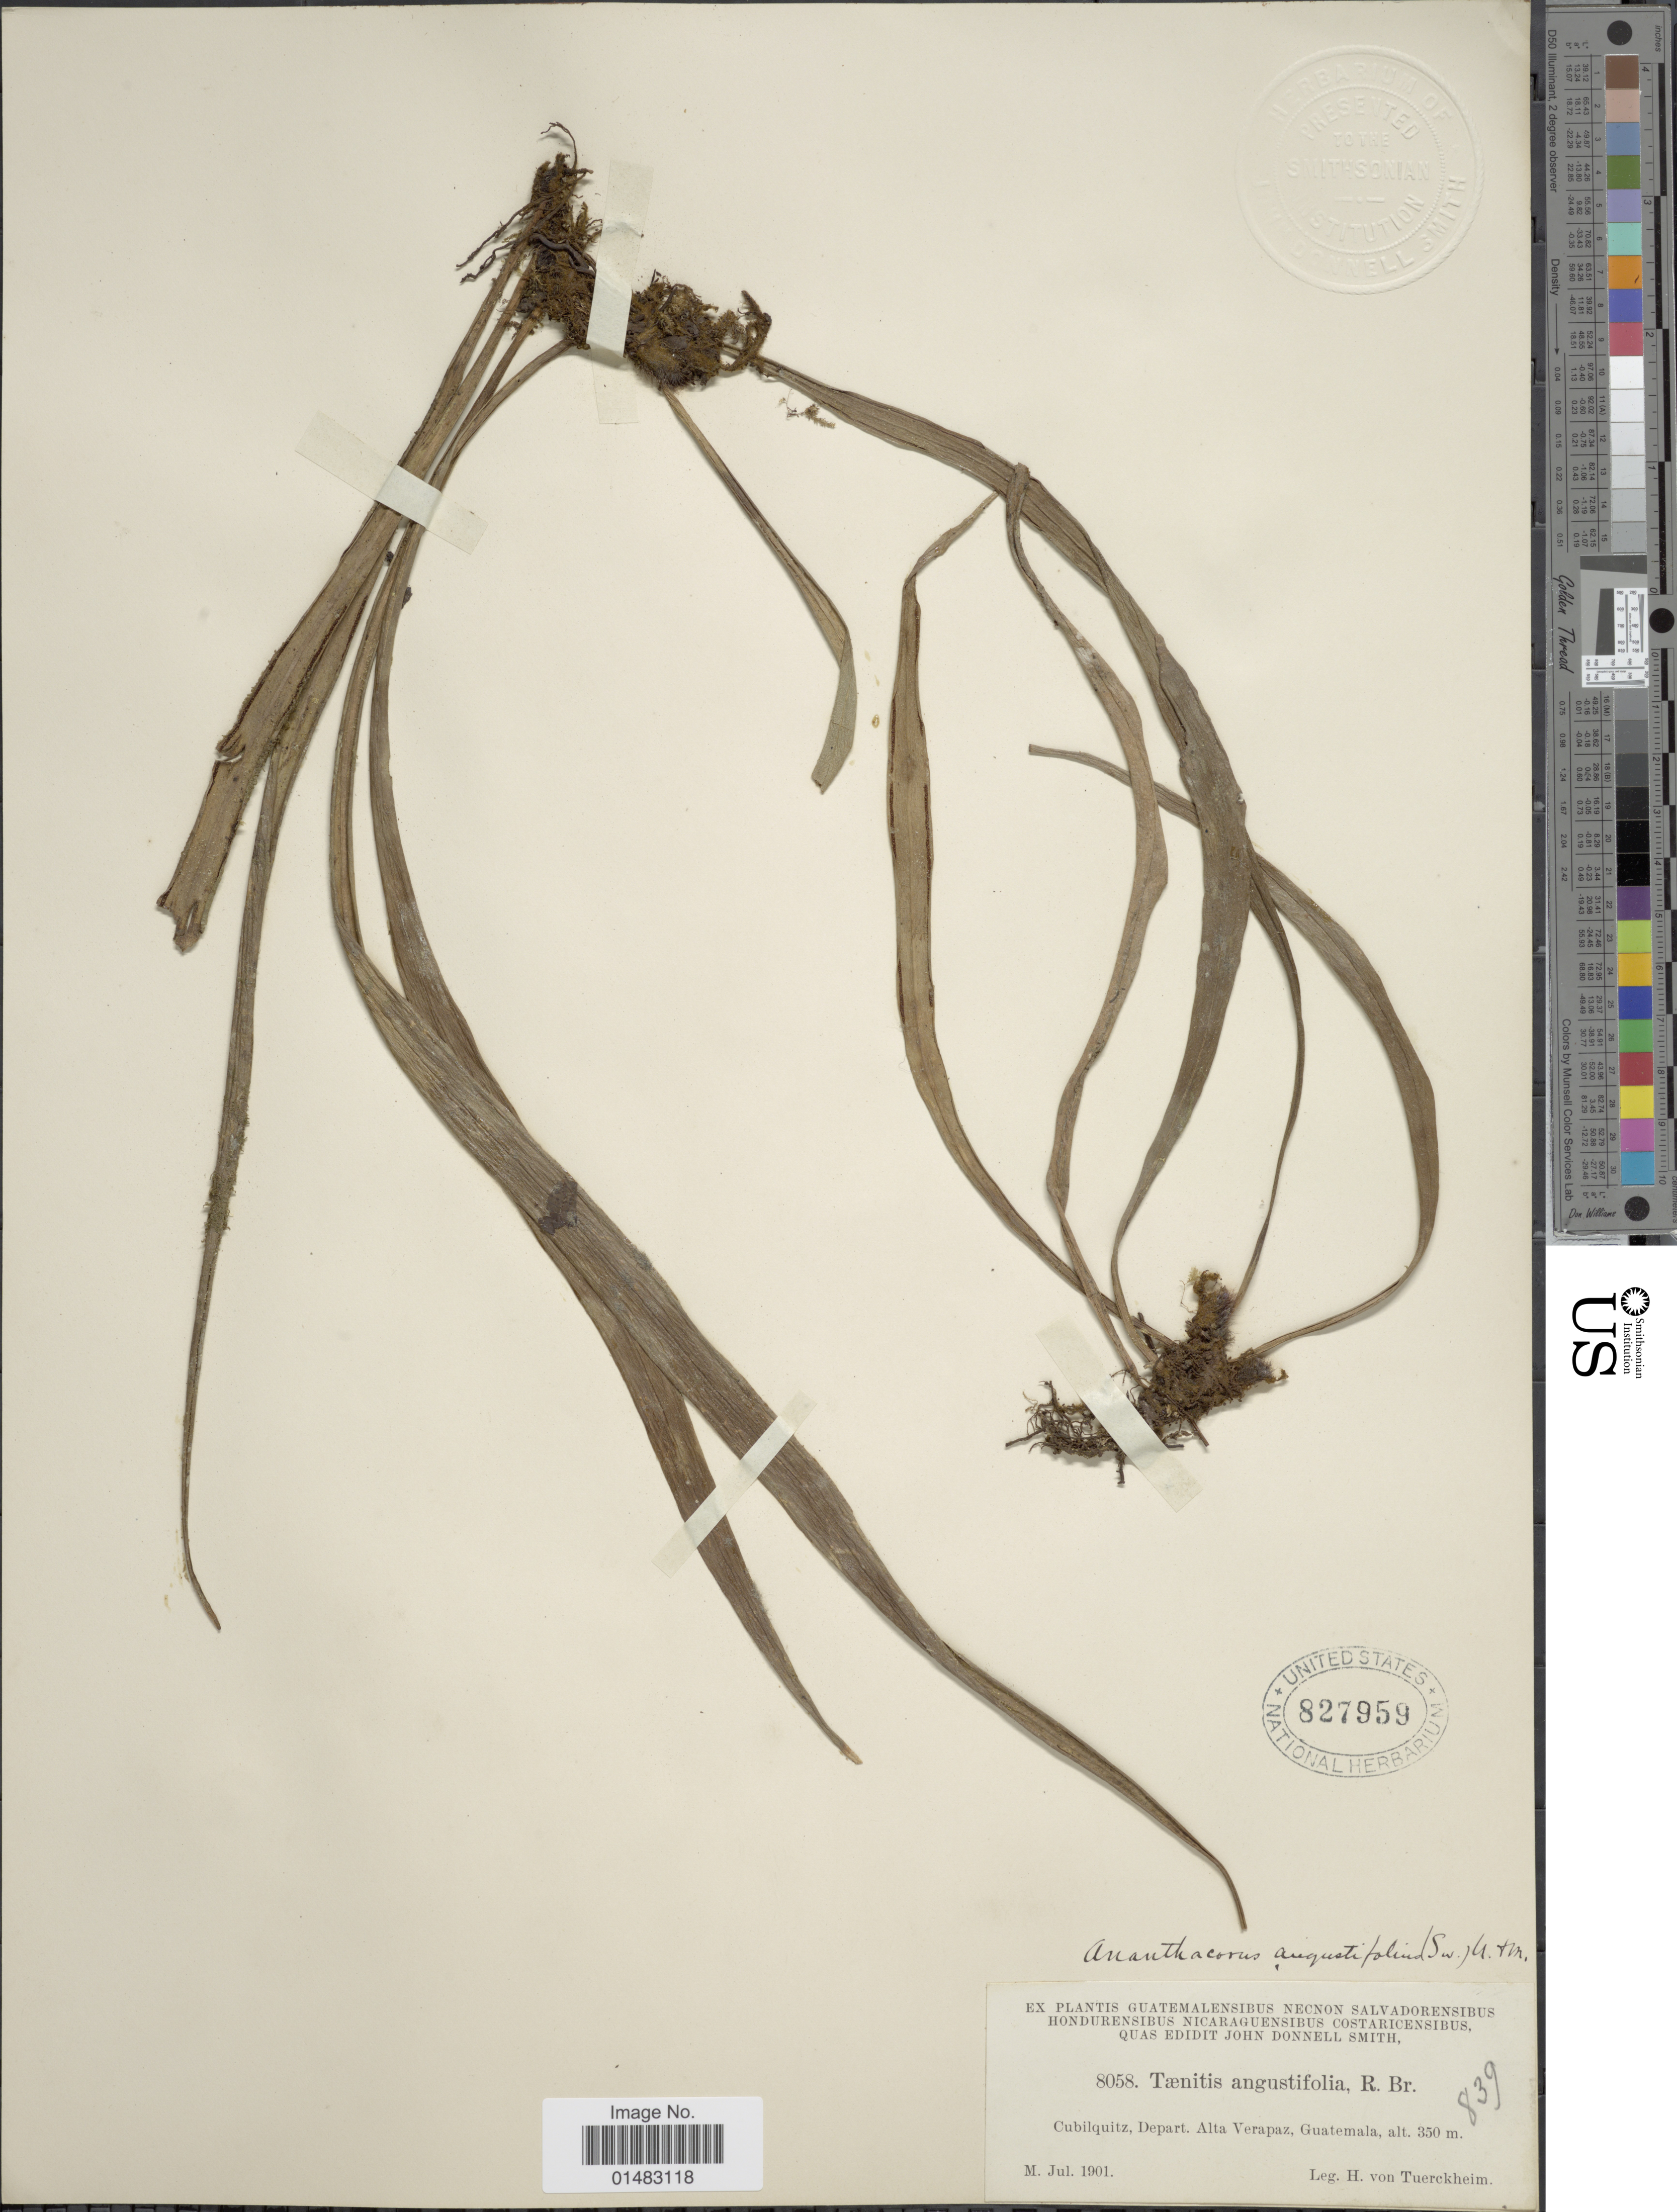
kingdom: Plantae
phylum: Tracheophyta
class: Polypodiopsida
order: Polypodiales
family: Pteridaceae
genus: Ananthacorus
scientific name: Ananthacorus angustifolius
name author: (Sw.) Underw. & Maxon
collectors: H. von Tuerckheim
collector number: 8058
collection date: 1901-07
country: Guatemala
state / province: Alta Verapaz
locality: Cubilquitz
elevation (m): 350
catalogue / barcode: US 827959